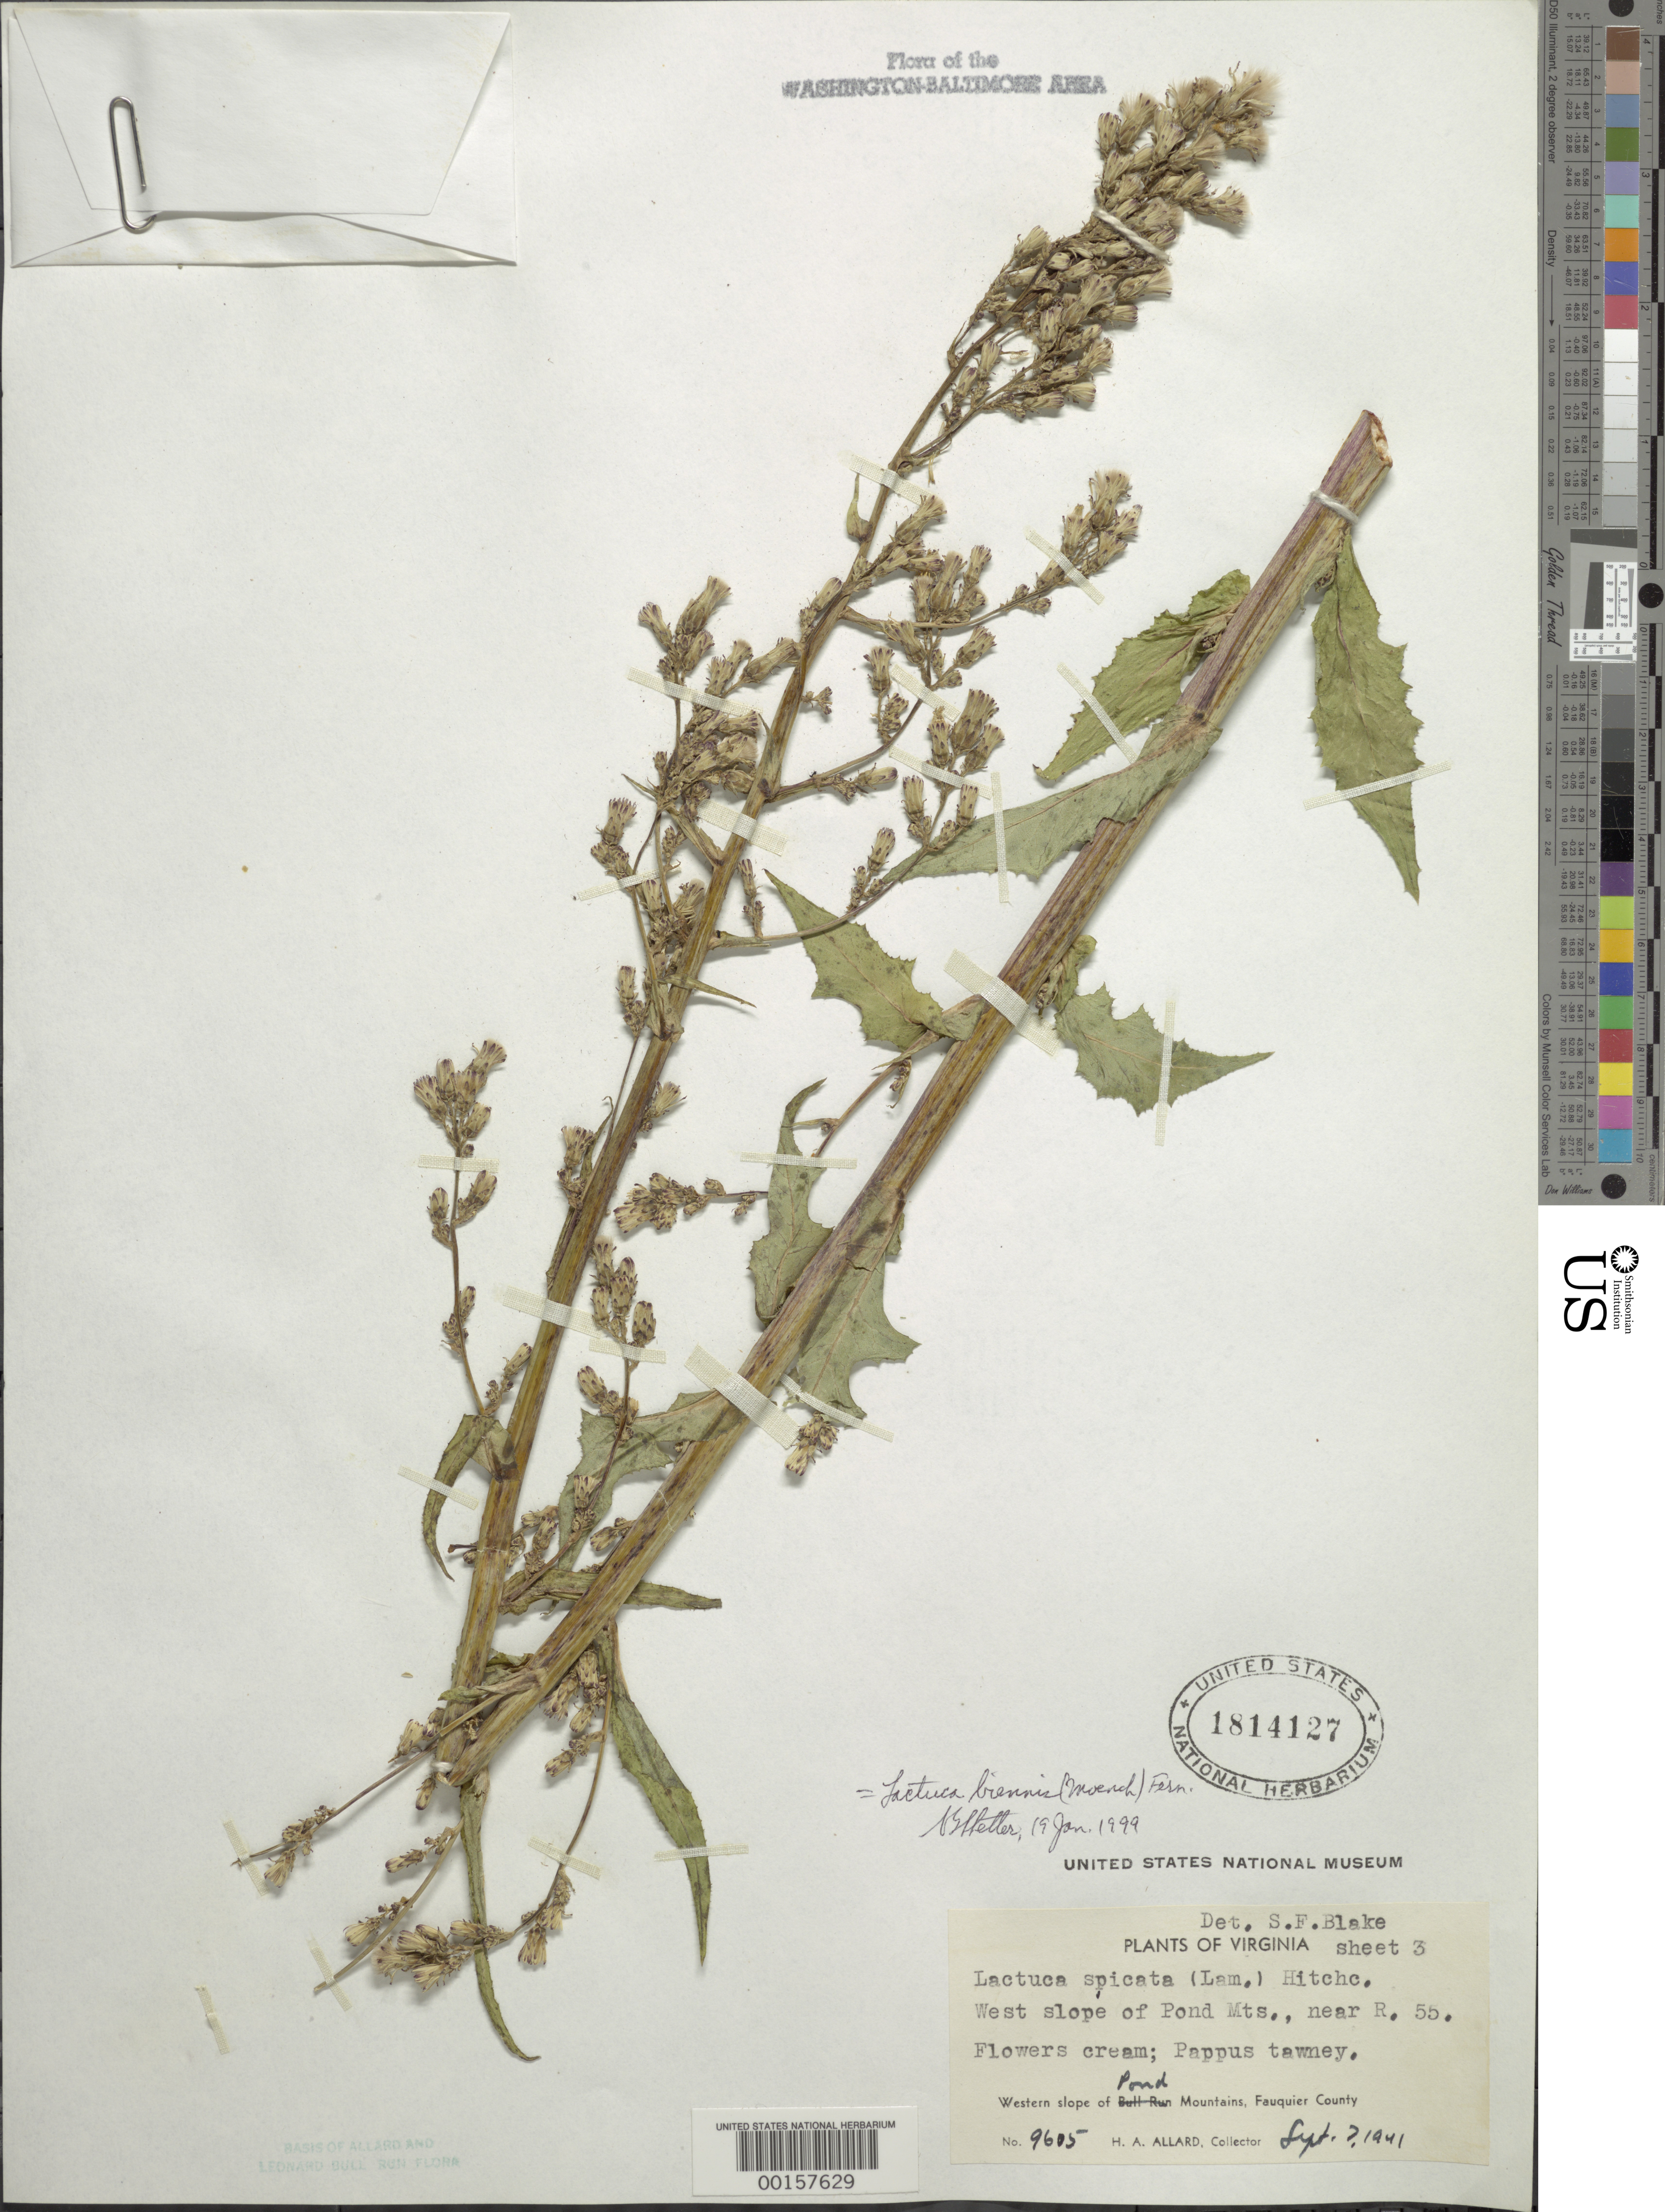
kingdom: Plantae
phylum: Tracheophyta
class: Magnoliopsida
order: Asterales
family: Asteraceae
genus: Lactuca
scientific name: Lactuca biennis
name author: (Moench) Fernald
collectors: H. A. Allard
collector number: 9605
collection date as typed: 07 Sep 1941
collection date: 1941-09-07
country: United States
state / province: Virginia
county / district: Fauquier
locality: West slope of Pond Mts. near R. 55.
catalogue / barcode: US 1814127